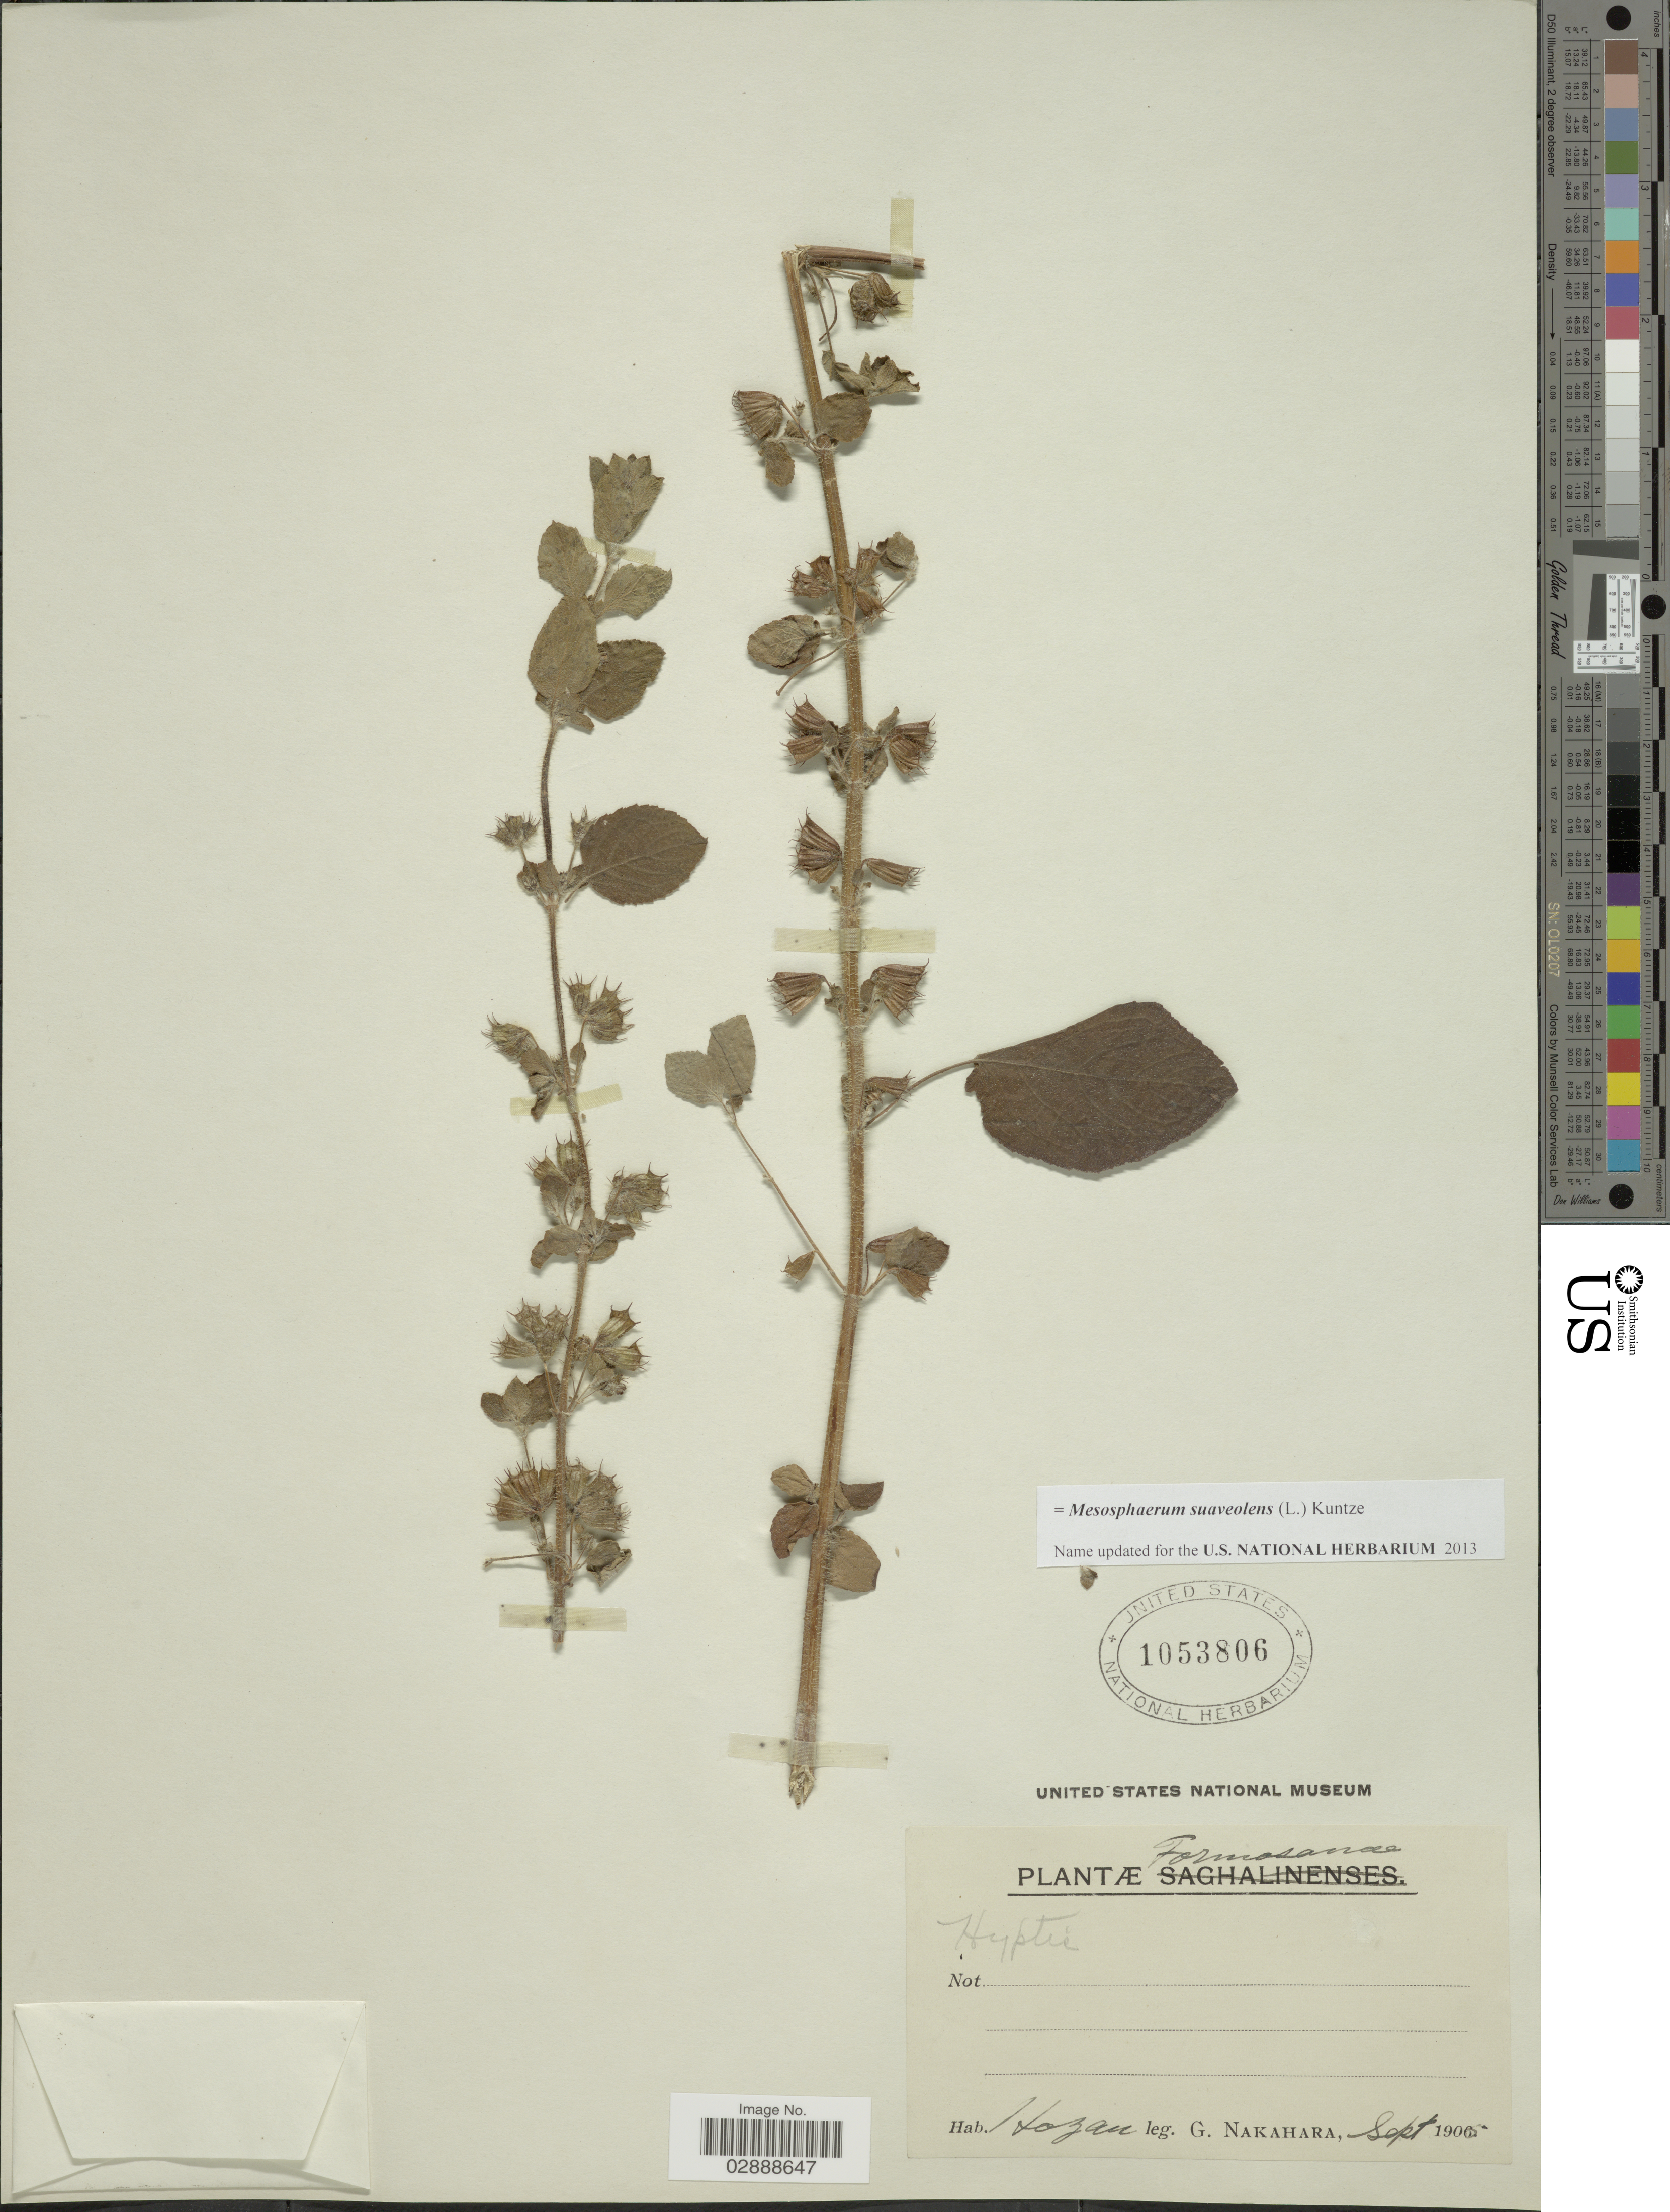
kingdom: Plantae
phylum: Tracheophyta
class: Magnoliopsida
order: Lamiales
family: Lamiaceae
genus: Mesosphaerum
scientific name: Mesosphaerum suaveolens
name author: (L.) Kuntze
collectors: G. Nakahara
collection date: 1905-09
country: Taiwan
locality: Formosanae. Hozan.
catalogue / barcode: US 1053806